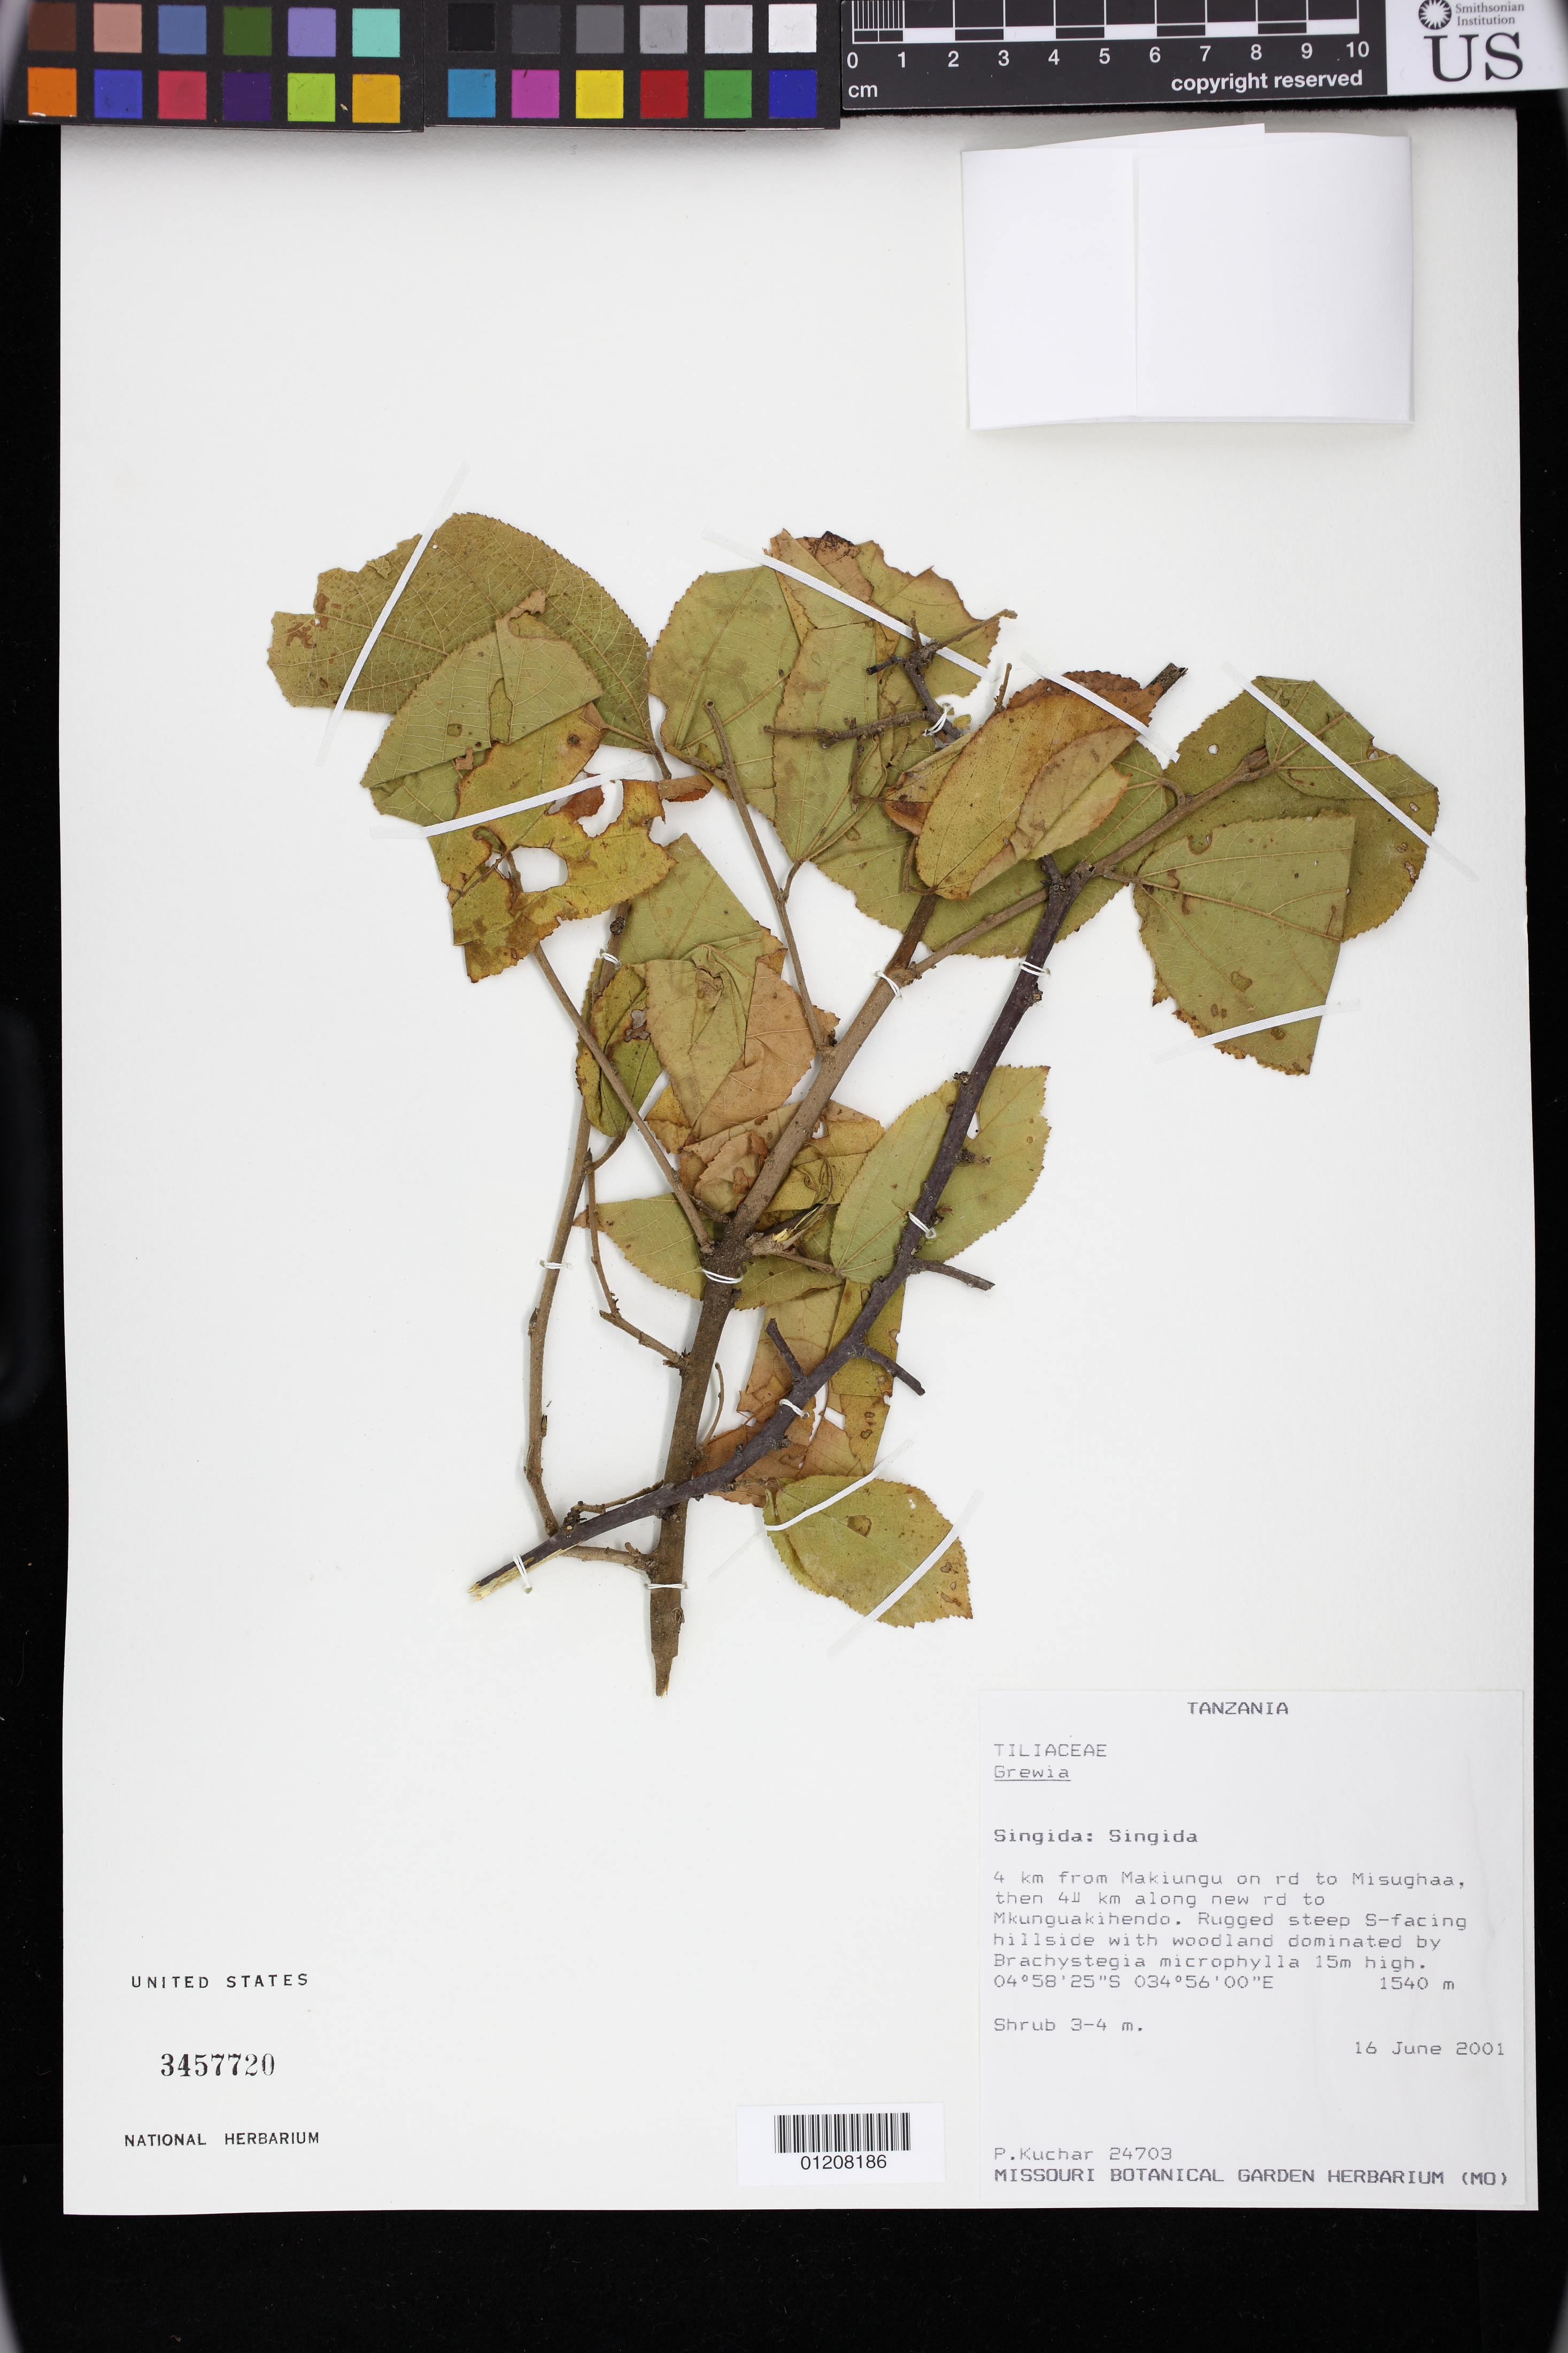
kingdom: Plantae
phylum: Tracheophyta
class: Magnoliopsida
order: Malvales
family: Malvaceae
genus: Grewia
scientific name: Grewia sp.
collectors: P. Kuchar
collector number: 24703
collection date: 2001-06-16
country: Tanzania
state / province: Singida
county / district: Singida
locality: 4 km from Makiungu on rd to Misughaa, then 40 km along new rd to Mkunguakihendo. Rugged steep S-facing hillside with woodland dominated by Brachystegia microphylla 15 km high.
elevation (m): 1540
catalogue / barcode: US 3457720